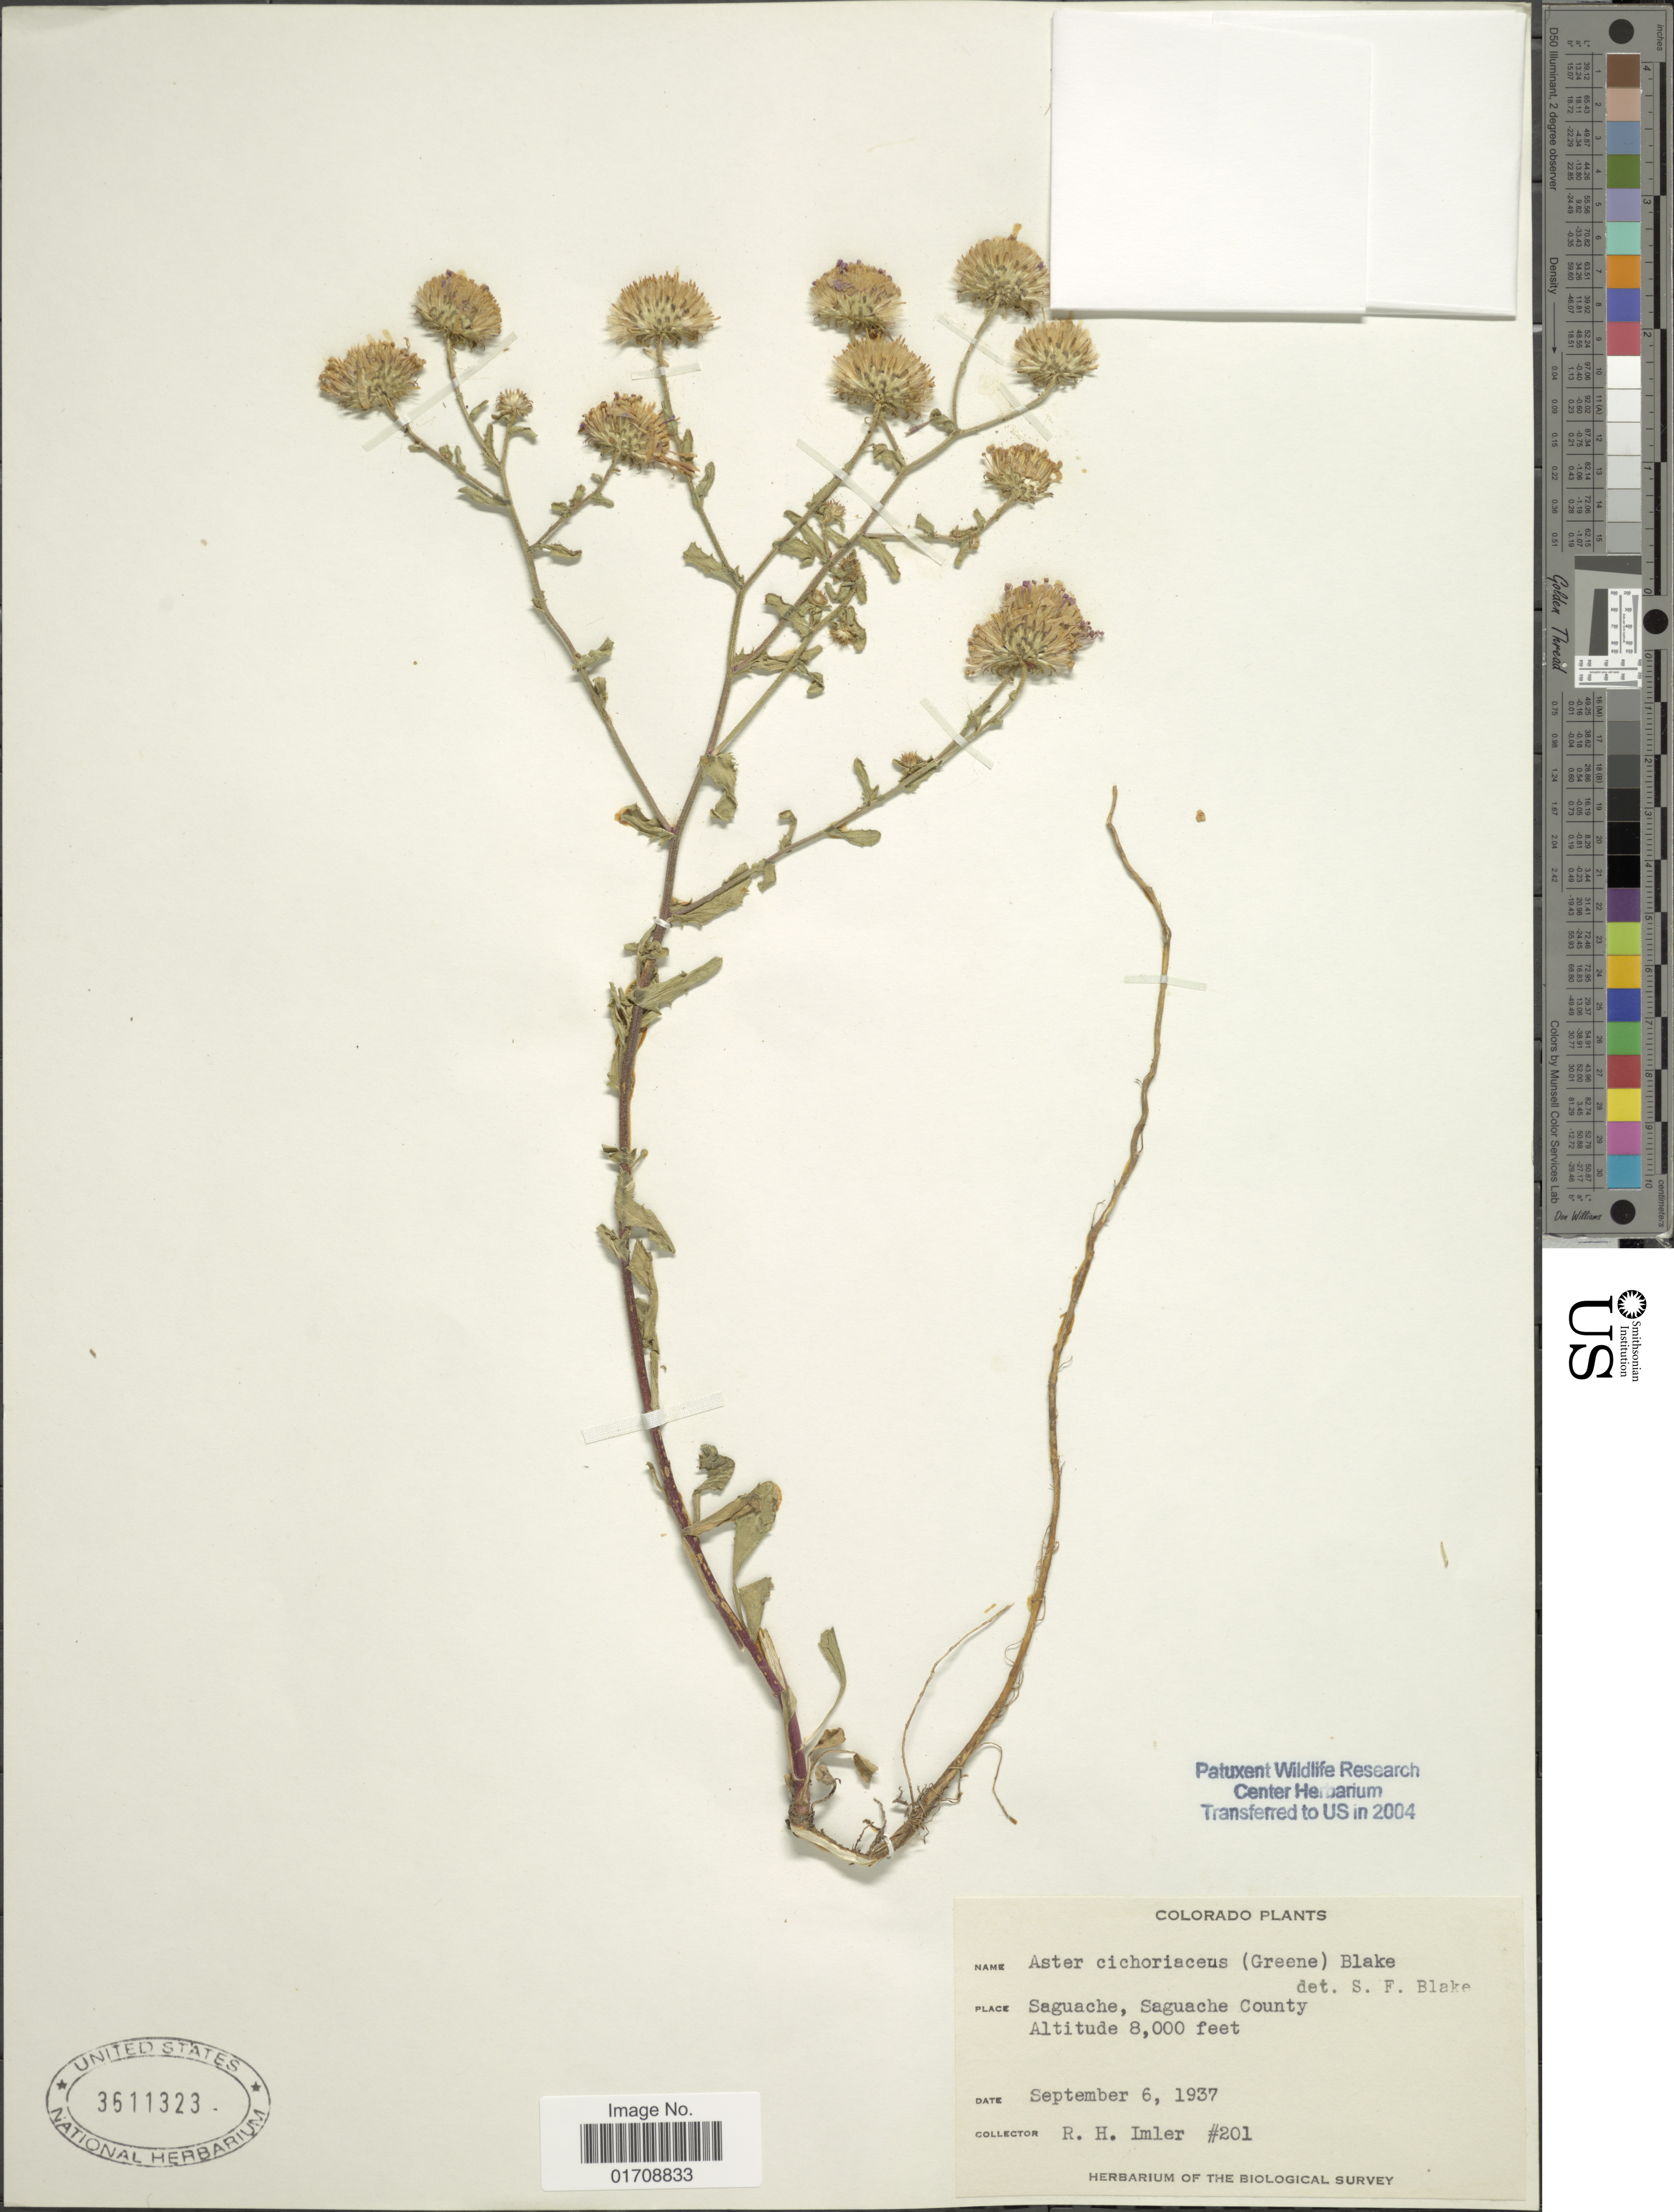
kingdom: Plantae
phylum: Tracheophyta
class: Magnoliopsida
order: Asterales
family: Asteraceae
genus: Machaeranthera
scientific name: Machaeranthera cichoriacea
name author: Greene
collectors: R. Imler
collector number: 201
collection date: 1937-09-06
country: United States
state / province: Colorado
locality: Saguache, Saguache County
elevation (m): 2438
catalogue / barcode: US 3611323